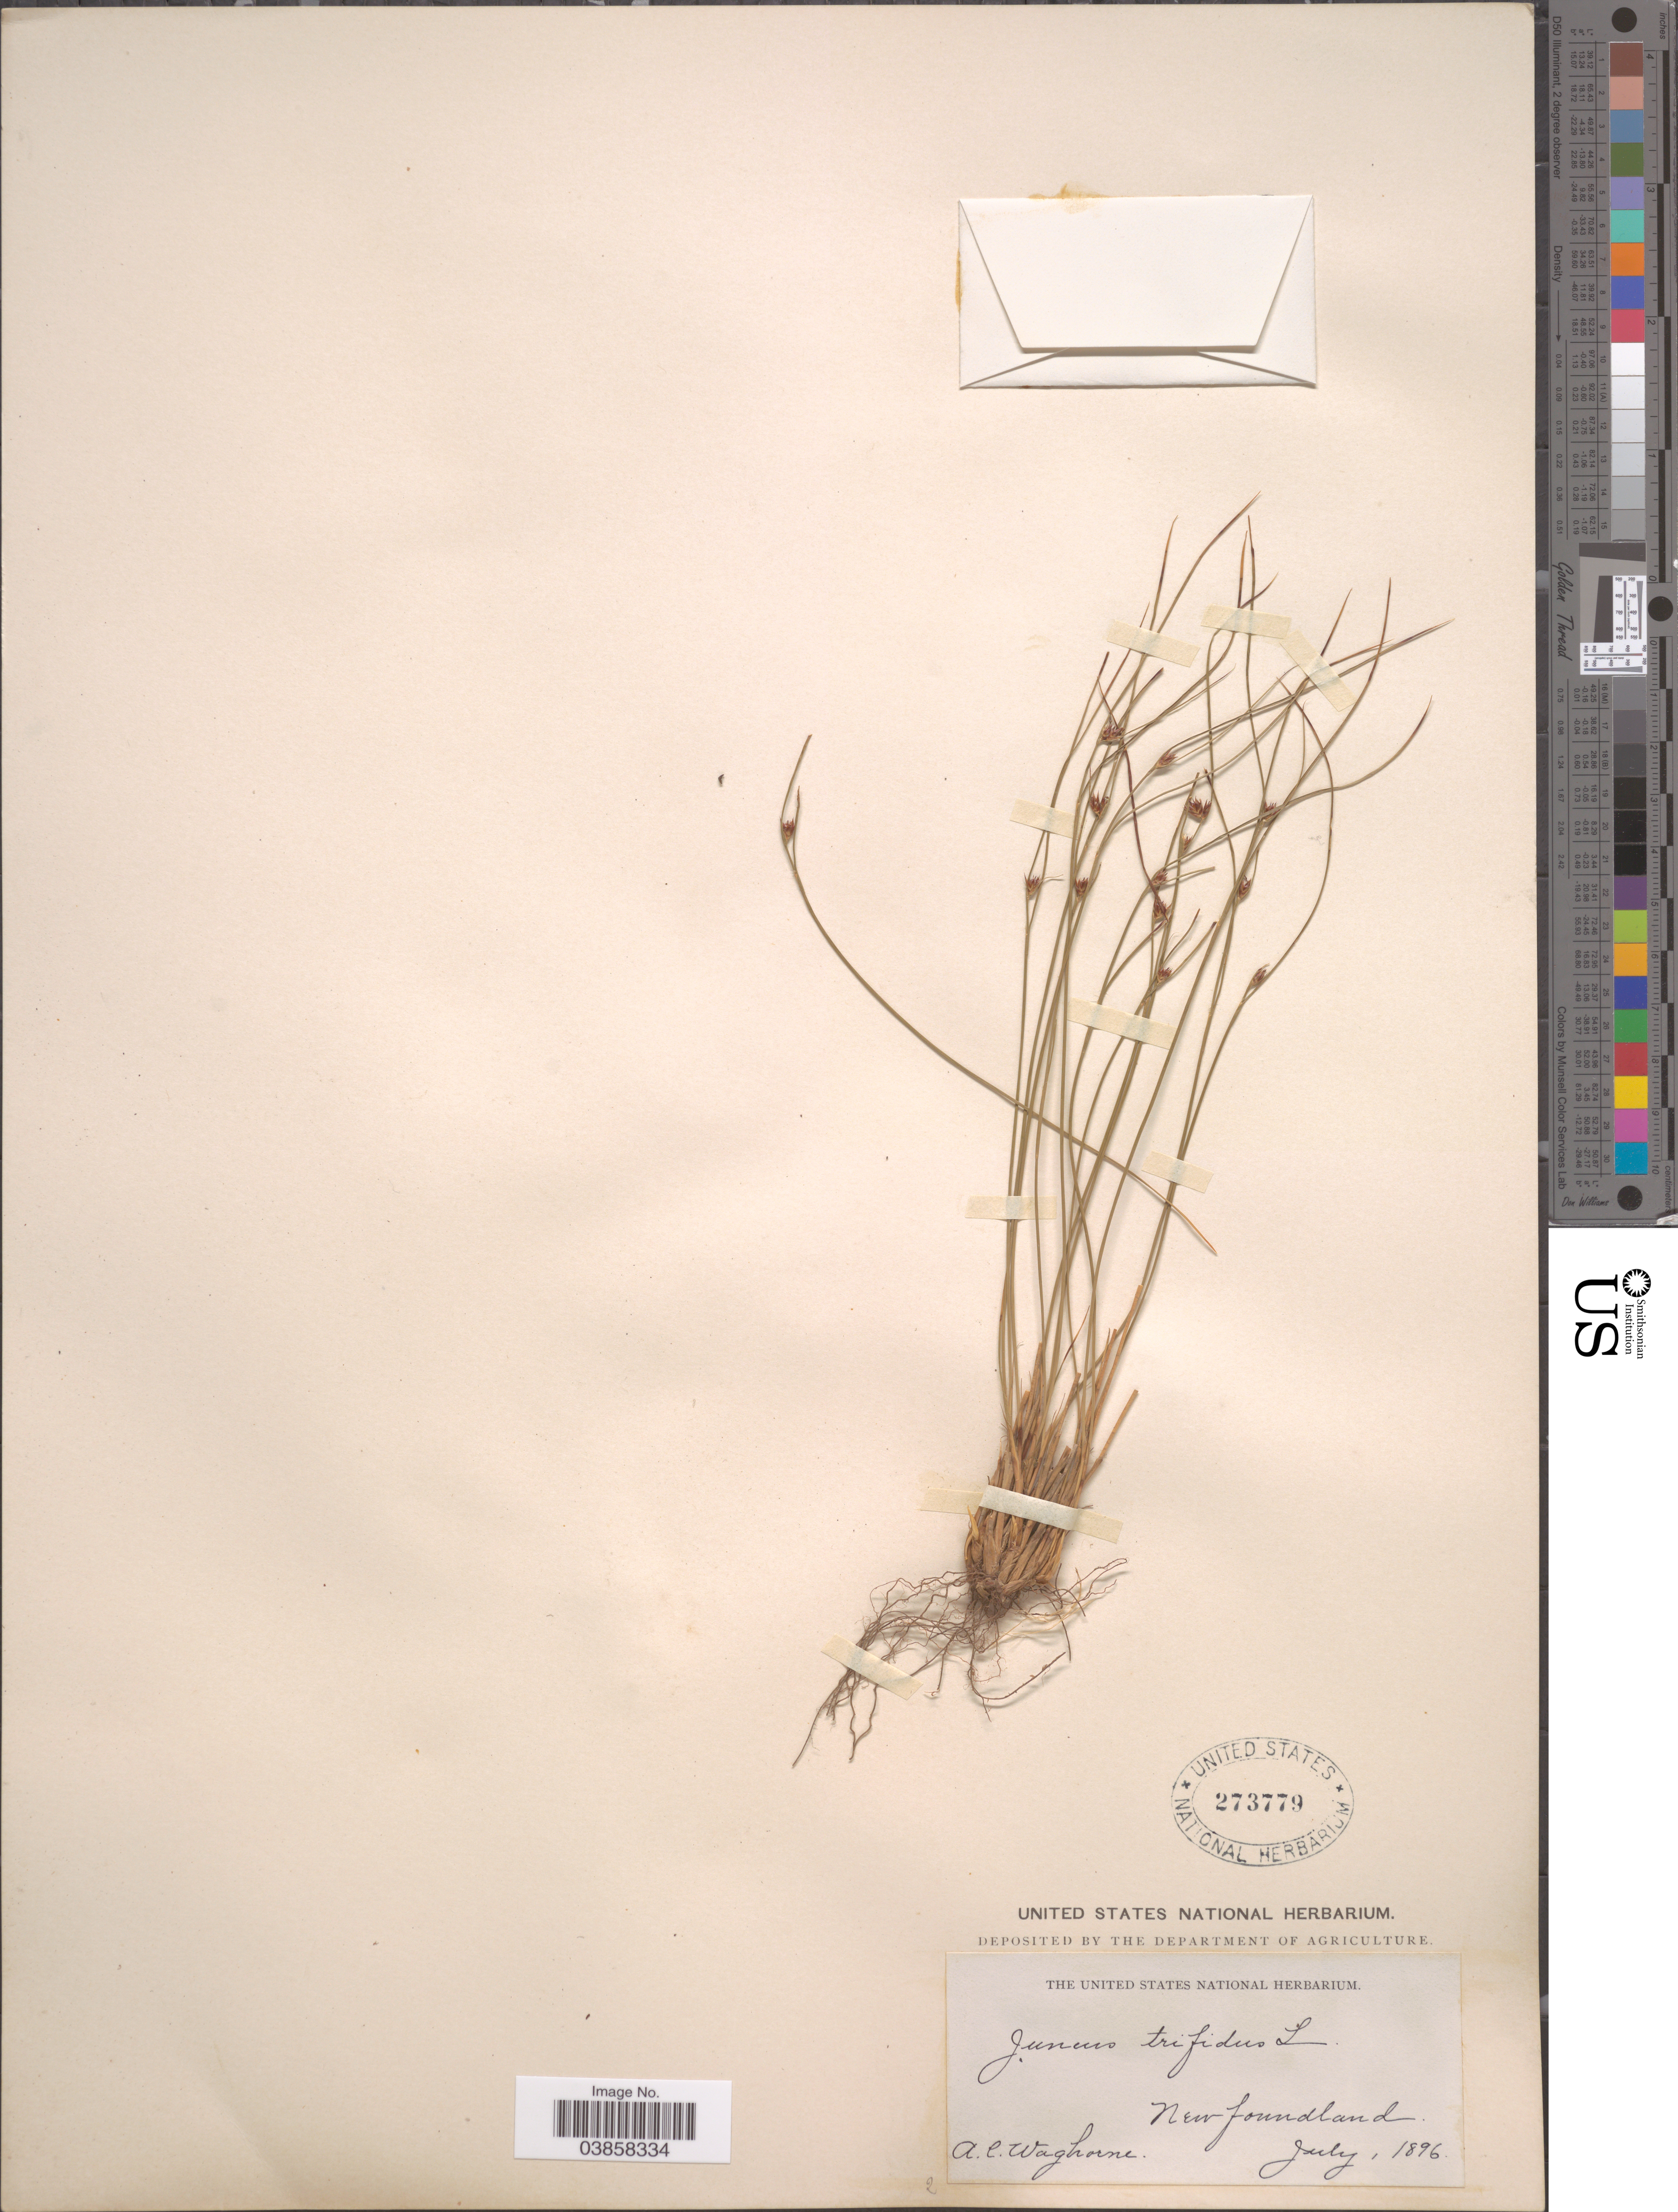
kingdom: Plantae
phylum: Tracheophyta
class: Liliopsida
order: Poales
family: Juncaceae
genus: Juncus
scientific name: Juncus trifidus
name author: L.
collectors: A. Waghorne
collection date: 1896-07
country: Canada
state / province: Newfoundland and Labrador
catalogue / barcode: US 273779